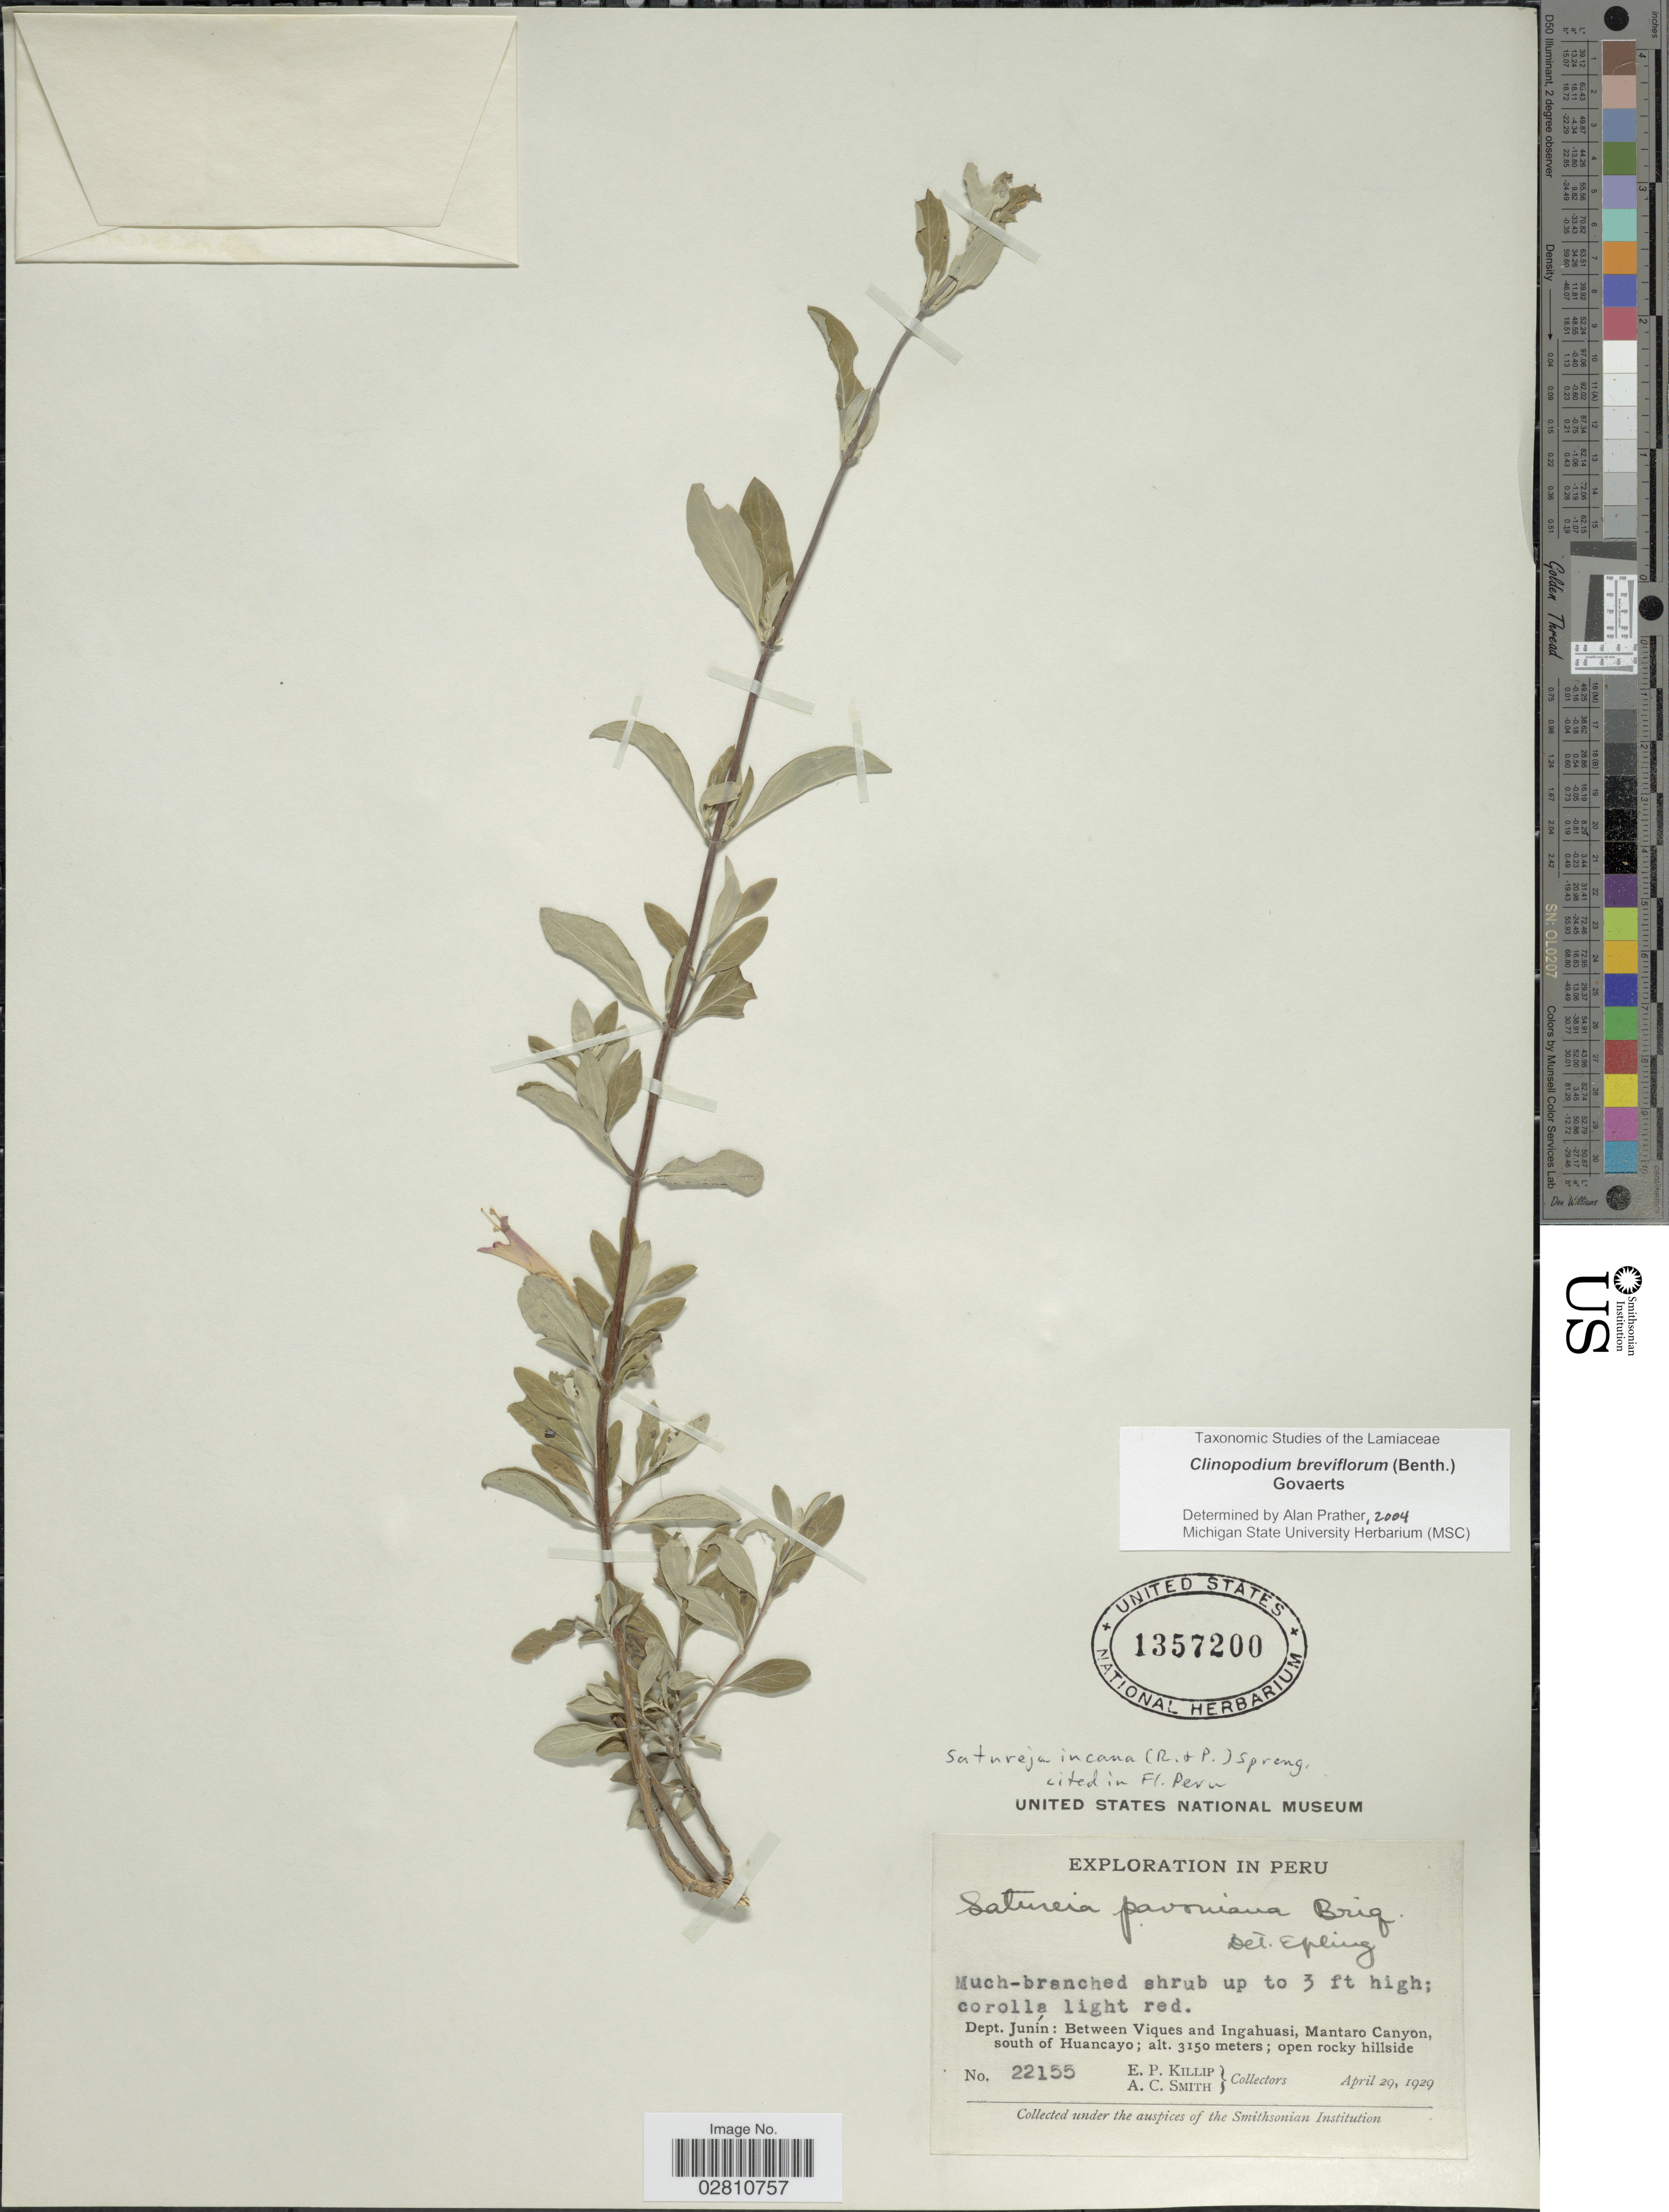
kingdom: Plantae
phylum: Tracheophyta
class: Magnoliopsida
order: Lamiales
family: Lamiaceae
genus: Clinopodium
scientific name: Clinopodium breviflorum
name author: (Benth.) Govaerts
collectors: E. P. Killip & A. C. Smith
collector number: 22155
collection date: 1929-04-29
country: Peru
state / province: Junín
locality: Dept. Junín: Between Viques and Ingahuasi, Mantaro Canyon, south of Huancayo.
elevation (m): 3150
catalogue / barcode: US 1357200